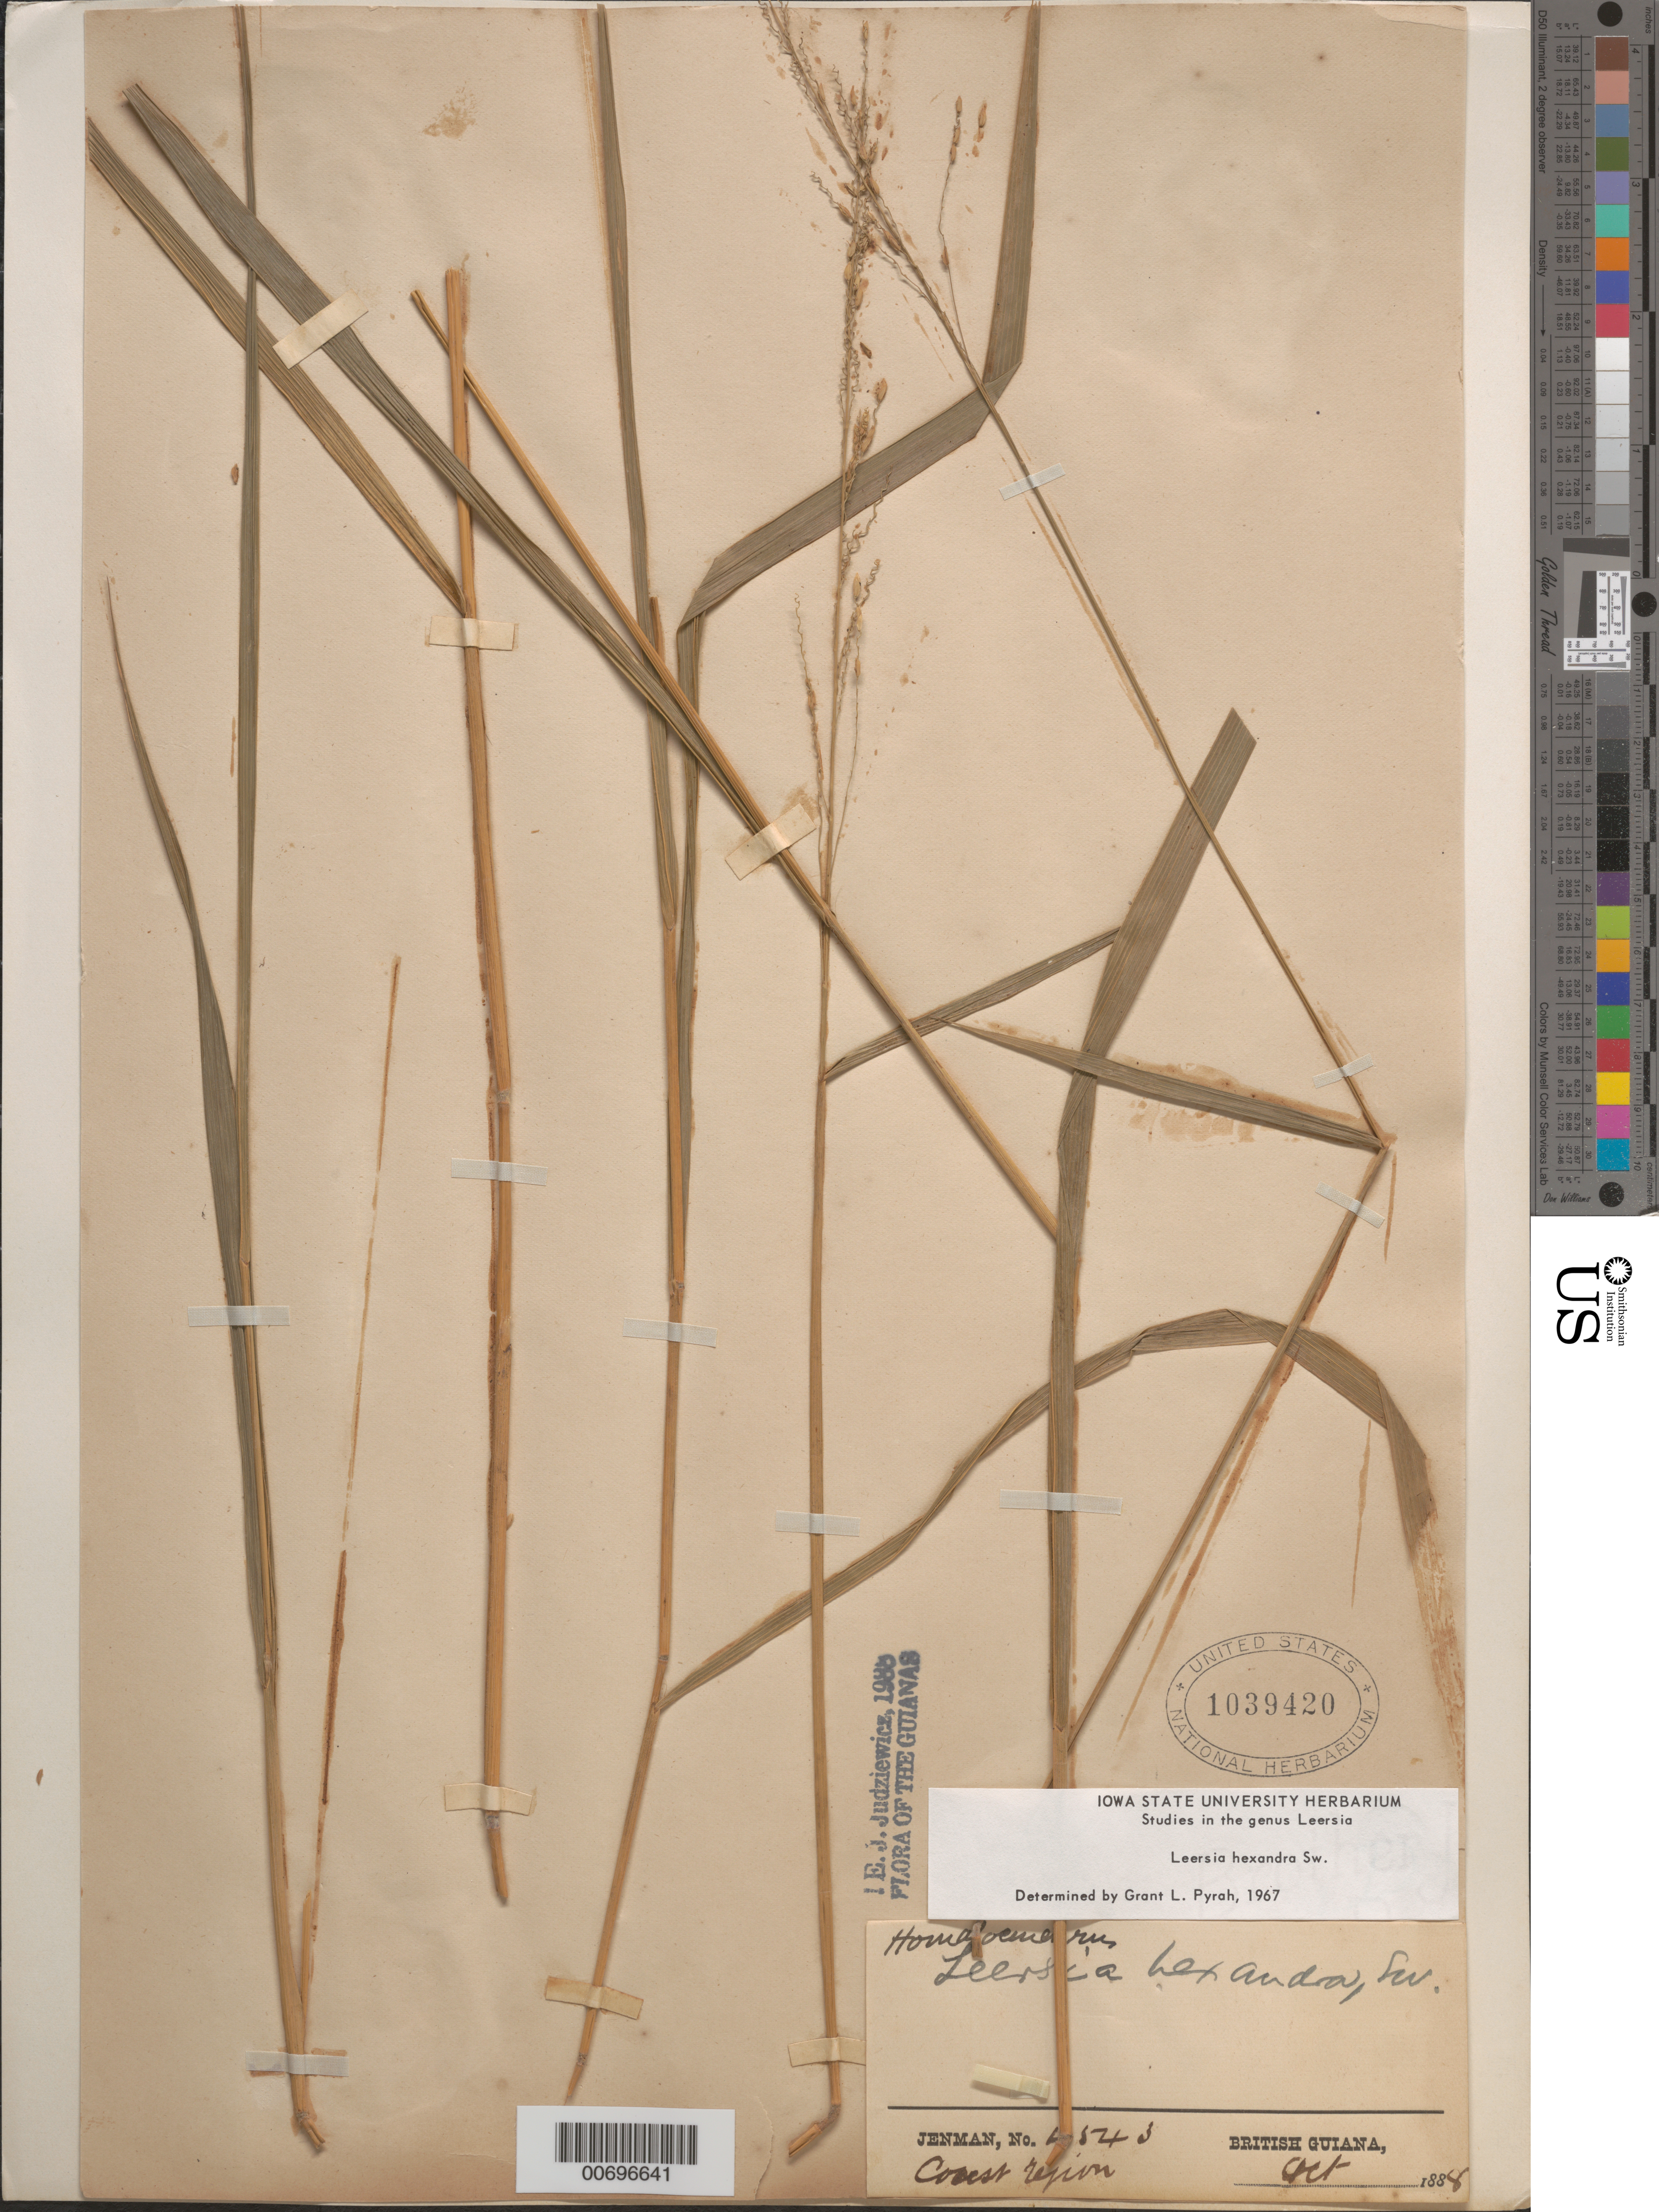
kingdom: Plantae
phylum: Tracheophyta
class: Liliopsida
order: Poales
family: Poaceae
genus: Leersia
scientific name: Leersia hexandra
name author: Sw.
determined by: Pyrah, G. L.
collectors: G. S. Jenman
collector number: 4543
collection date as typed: October 1888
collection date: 1888-10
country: Guyana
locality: Coast Region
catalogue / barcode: US 1039420